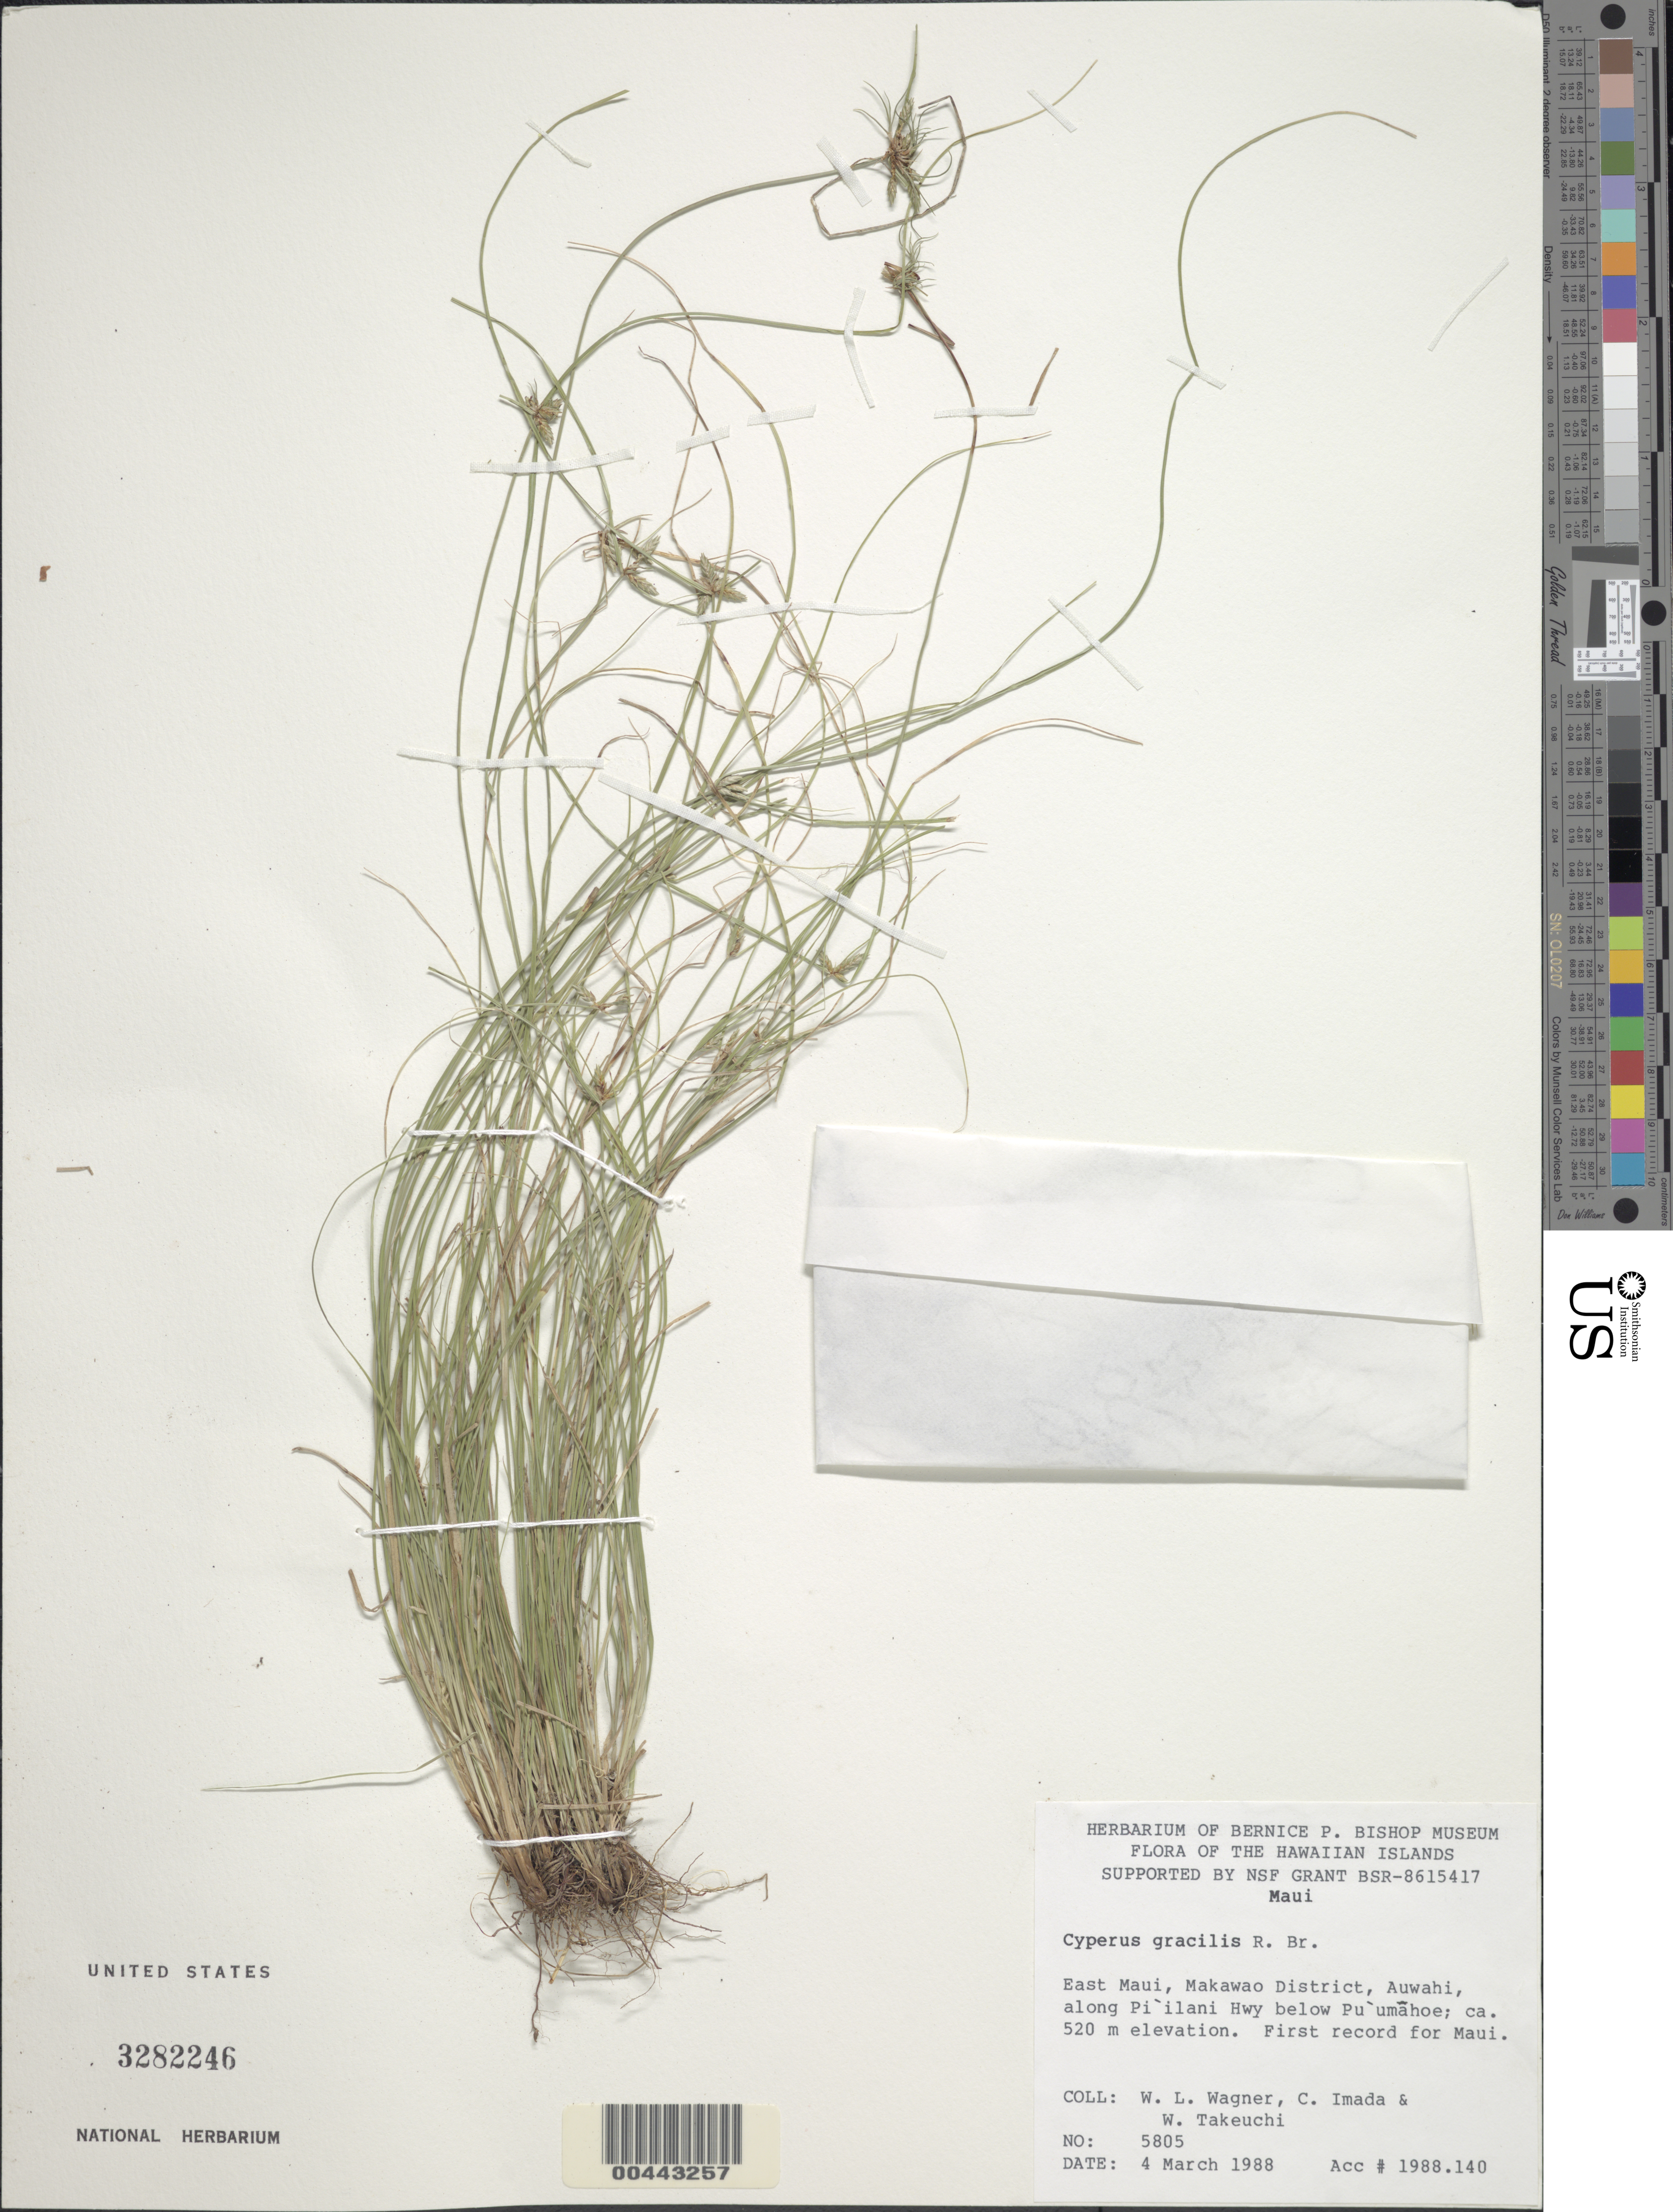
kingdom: Plantae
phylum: Tracheophyta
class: Liliopsida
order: Poales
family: Cyperaceae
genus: Cyperus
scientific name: Cyperus gracilis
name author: R. Br.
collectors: W. L. Wagner, C. Imada & W. N. Takeuchi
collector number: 5805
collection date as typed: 4 Mar 1988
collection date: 1988-03-04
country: United States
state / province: Hawaii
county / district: Maui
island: Maui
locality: E Maui, Makawao District, Auwahi, along Pi'ilani Hwy below Pu'umahoe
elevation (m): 520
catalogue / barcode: US 3282246